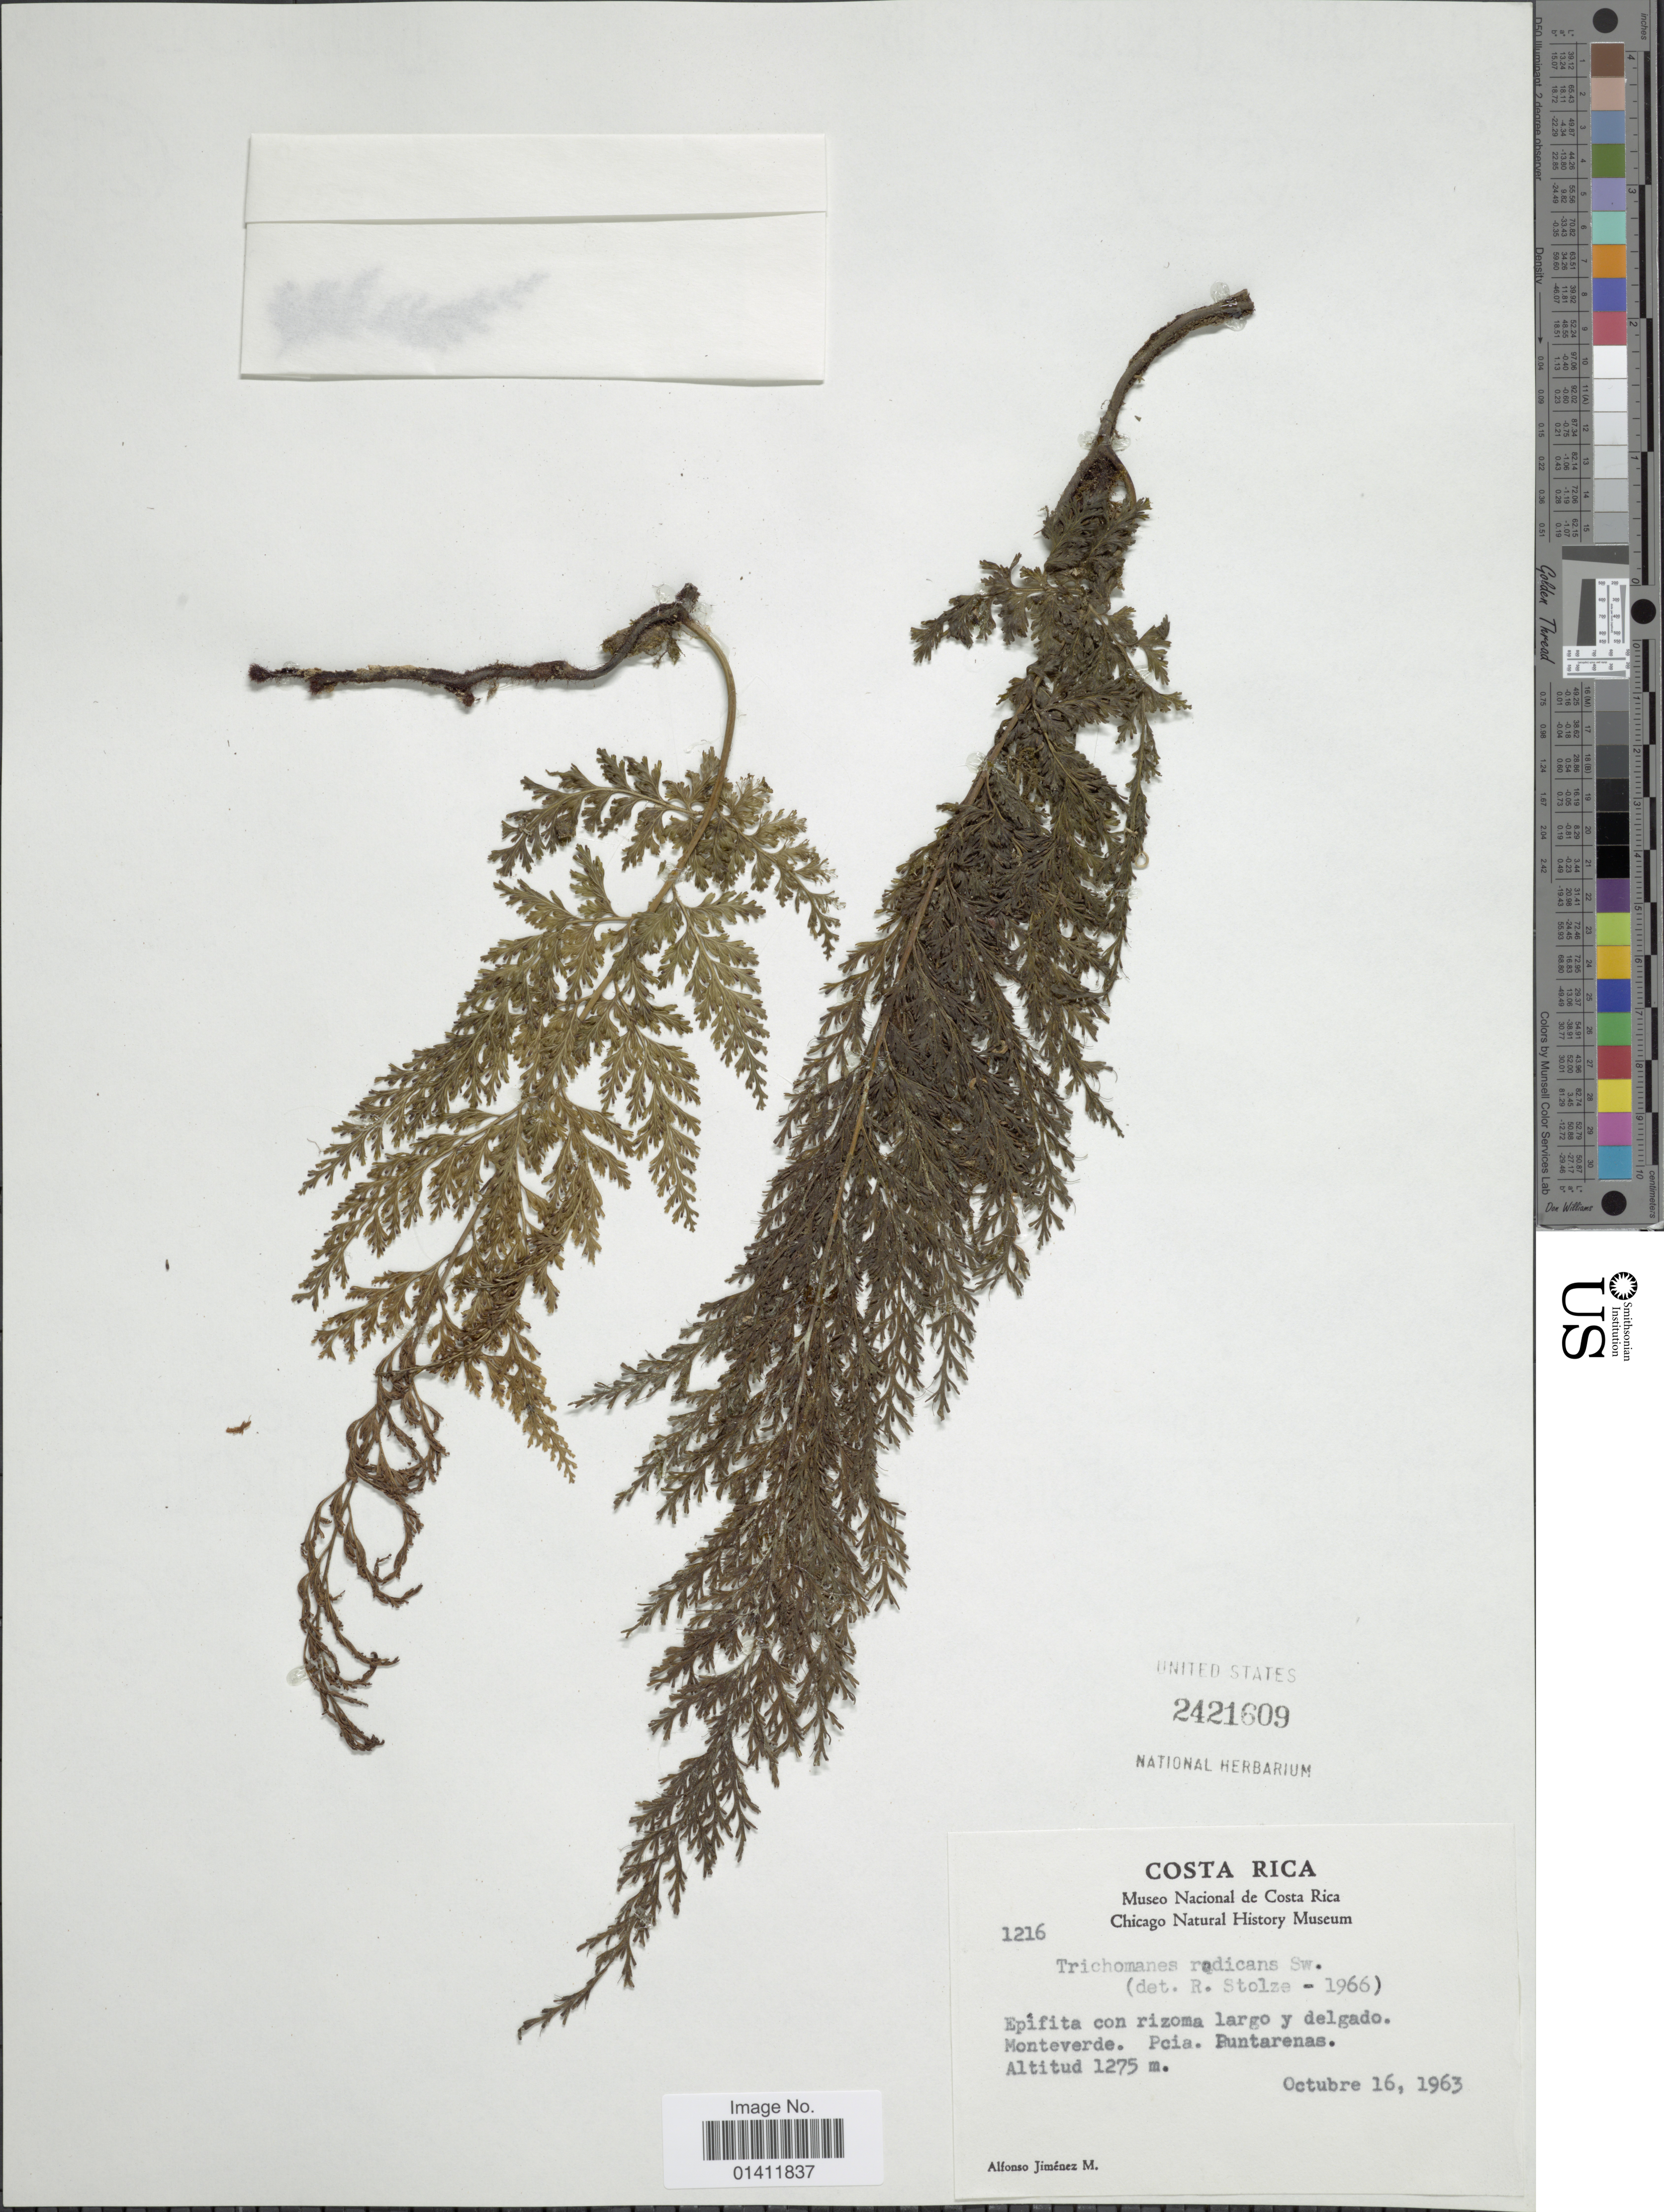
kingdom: Plantae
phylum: Tracheophyta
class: Polypodiopsida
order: Hymenophyllales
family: Hymenophyllaceae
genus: Vandenboschia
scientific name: Vandenboschia radicans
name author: (Sw.) Copel.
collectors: A. Jiménez M.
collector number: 1216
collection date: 1963-10-16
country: Costa Rica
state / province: Puntarenas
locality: Monteverde. Pcia. Puntarenas.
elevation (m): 1275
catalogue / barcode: US 2421609